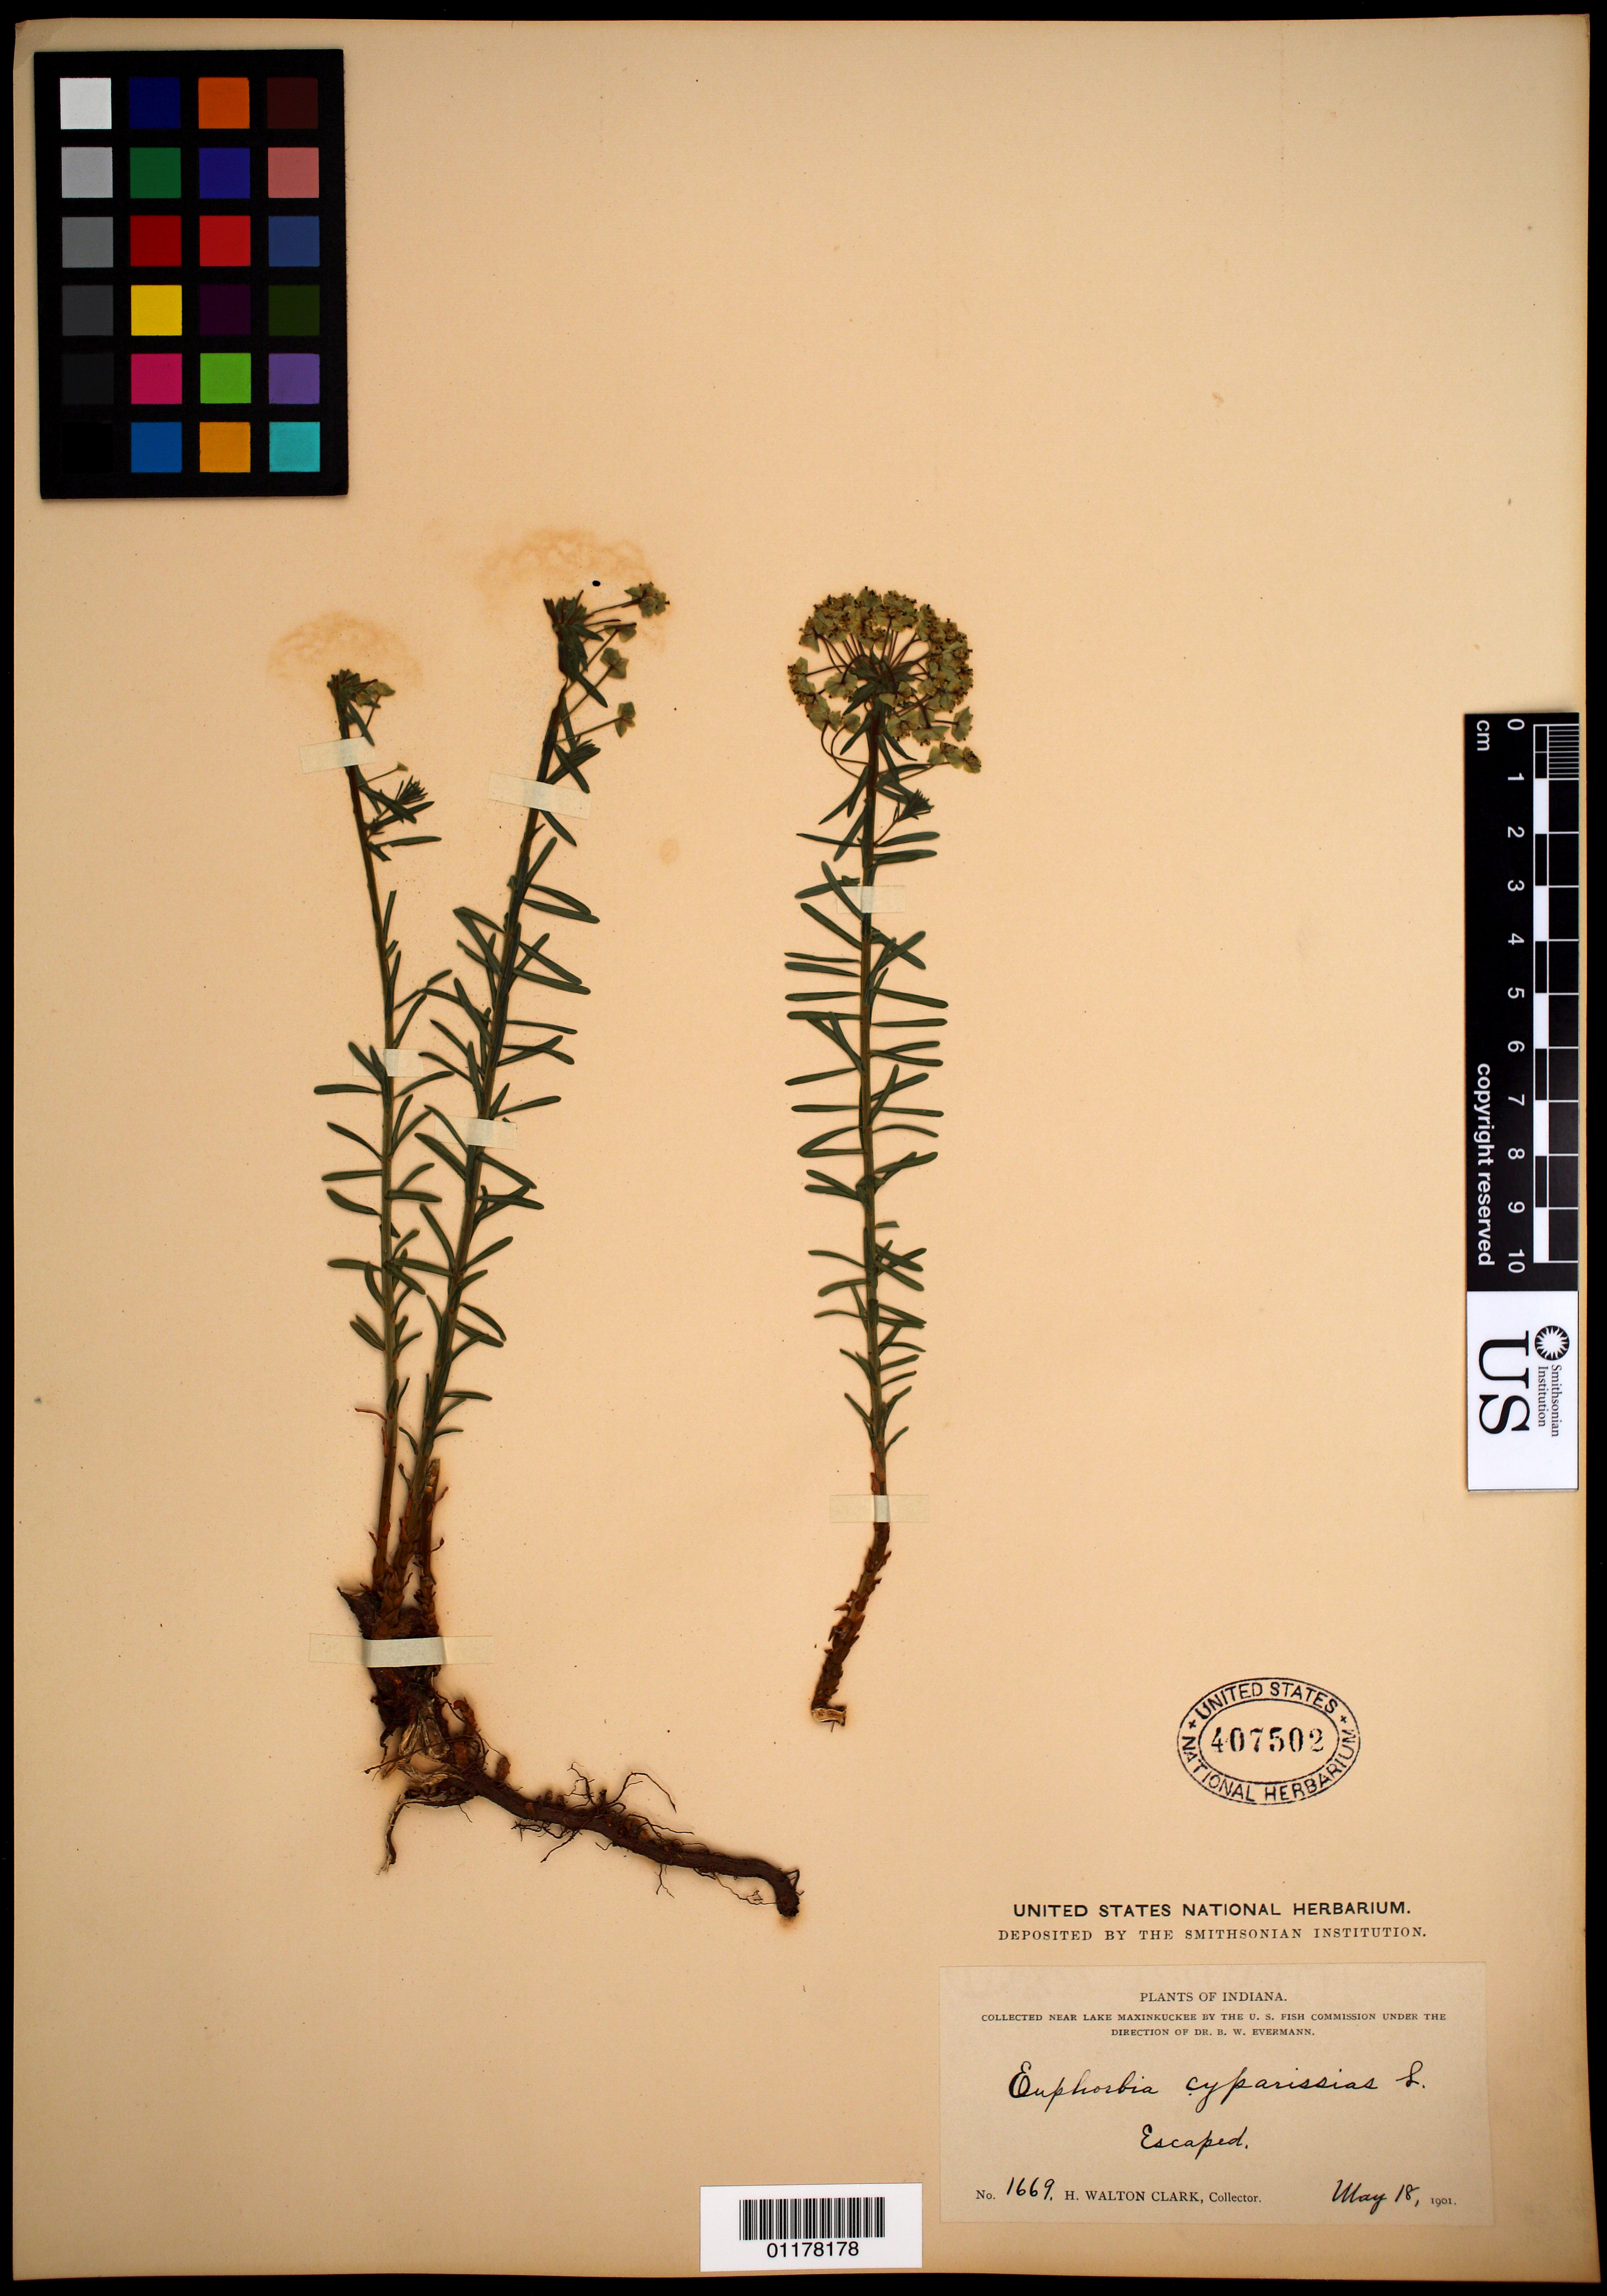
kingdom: Plantae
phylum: Tracheophyta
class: Magnoliopsida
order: Malpighiales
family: Euphorbiaceae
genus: Euphorbia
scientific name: Euphorbia cyparissias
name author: L.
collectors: H. W. Clark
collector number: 1669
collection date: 1901-05-18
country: United States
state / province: Indiana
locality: Near Lake Maxinkuckee.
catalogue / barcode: US 407502